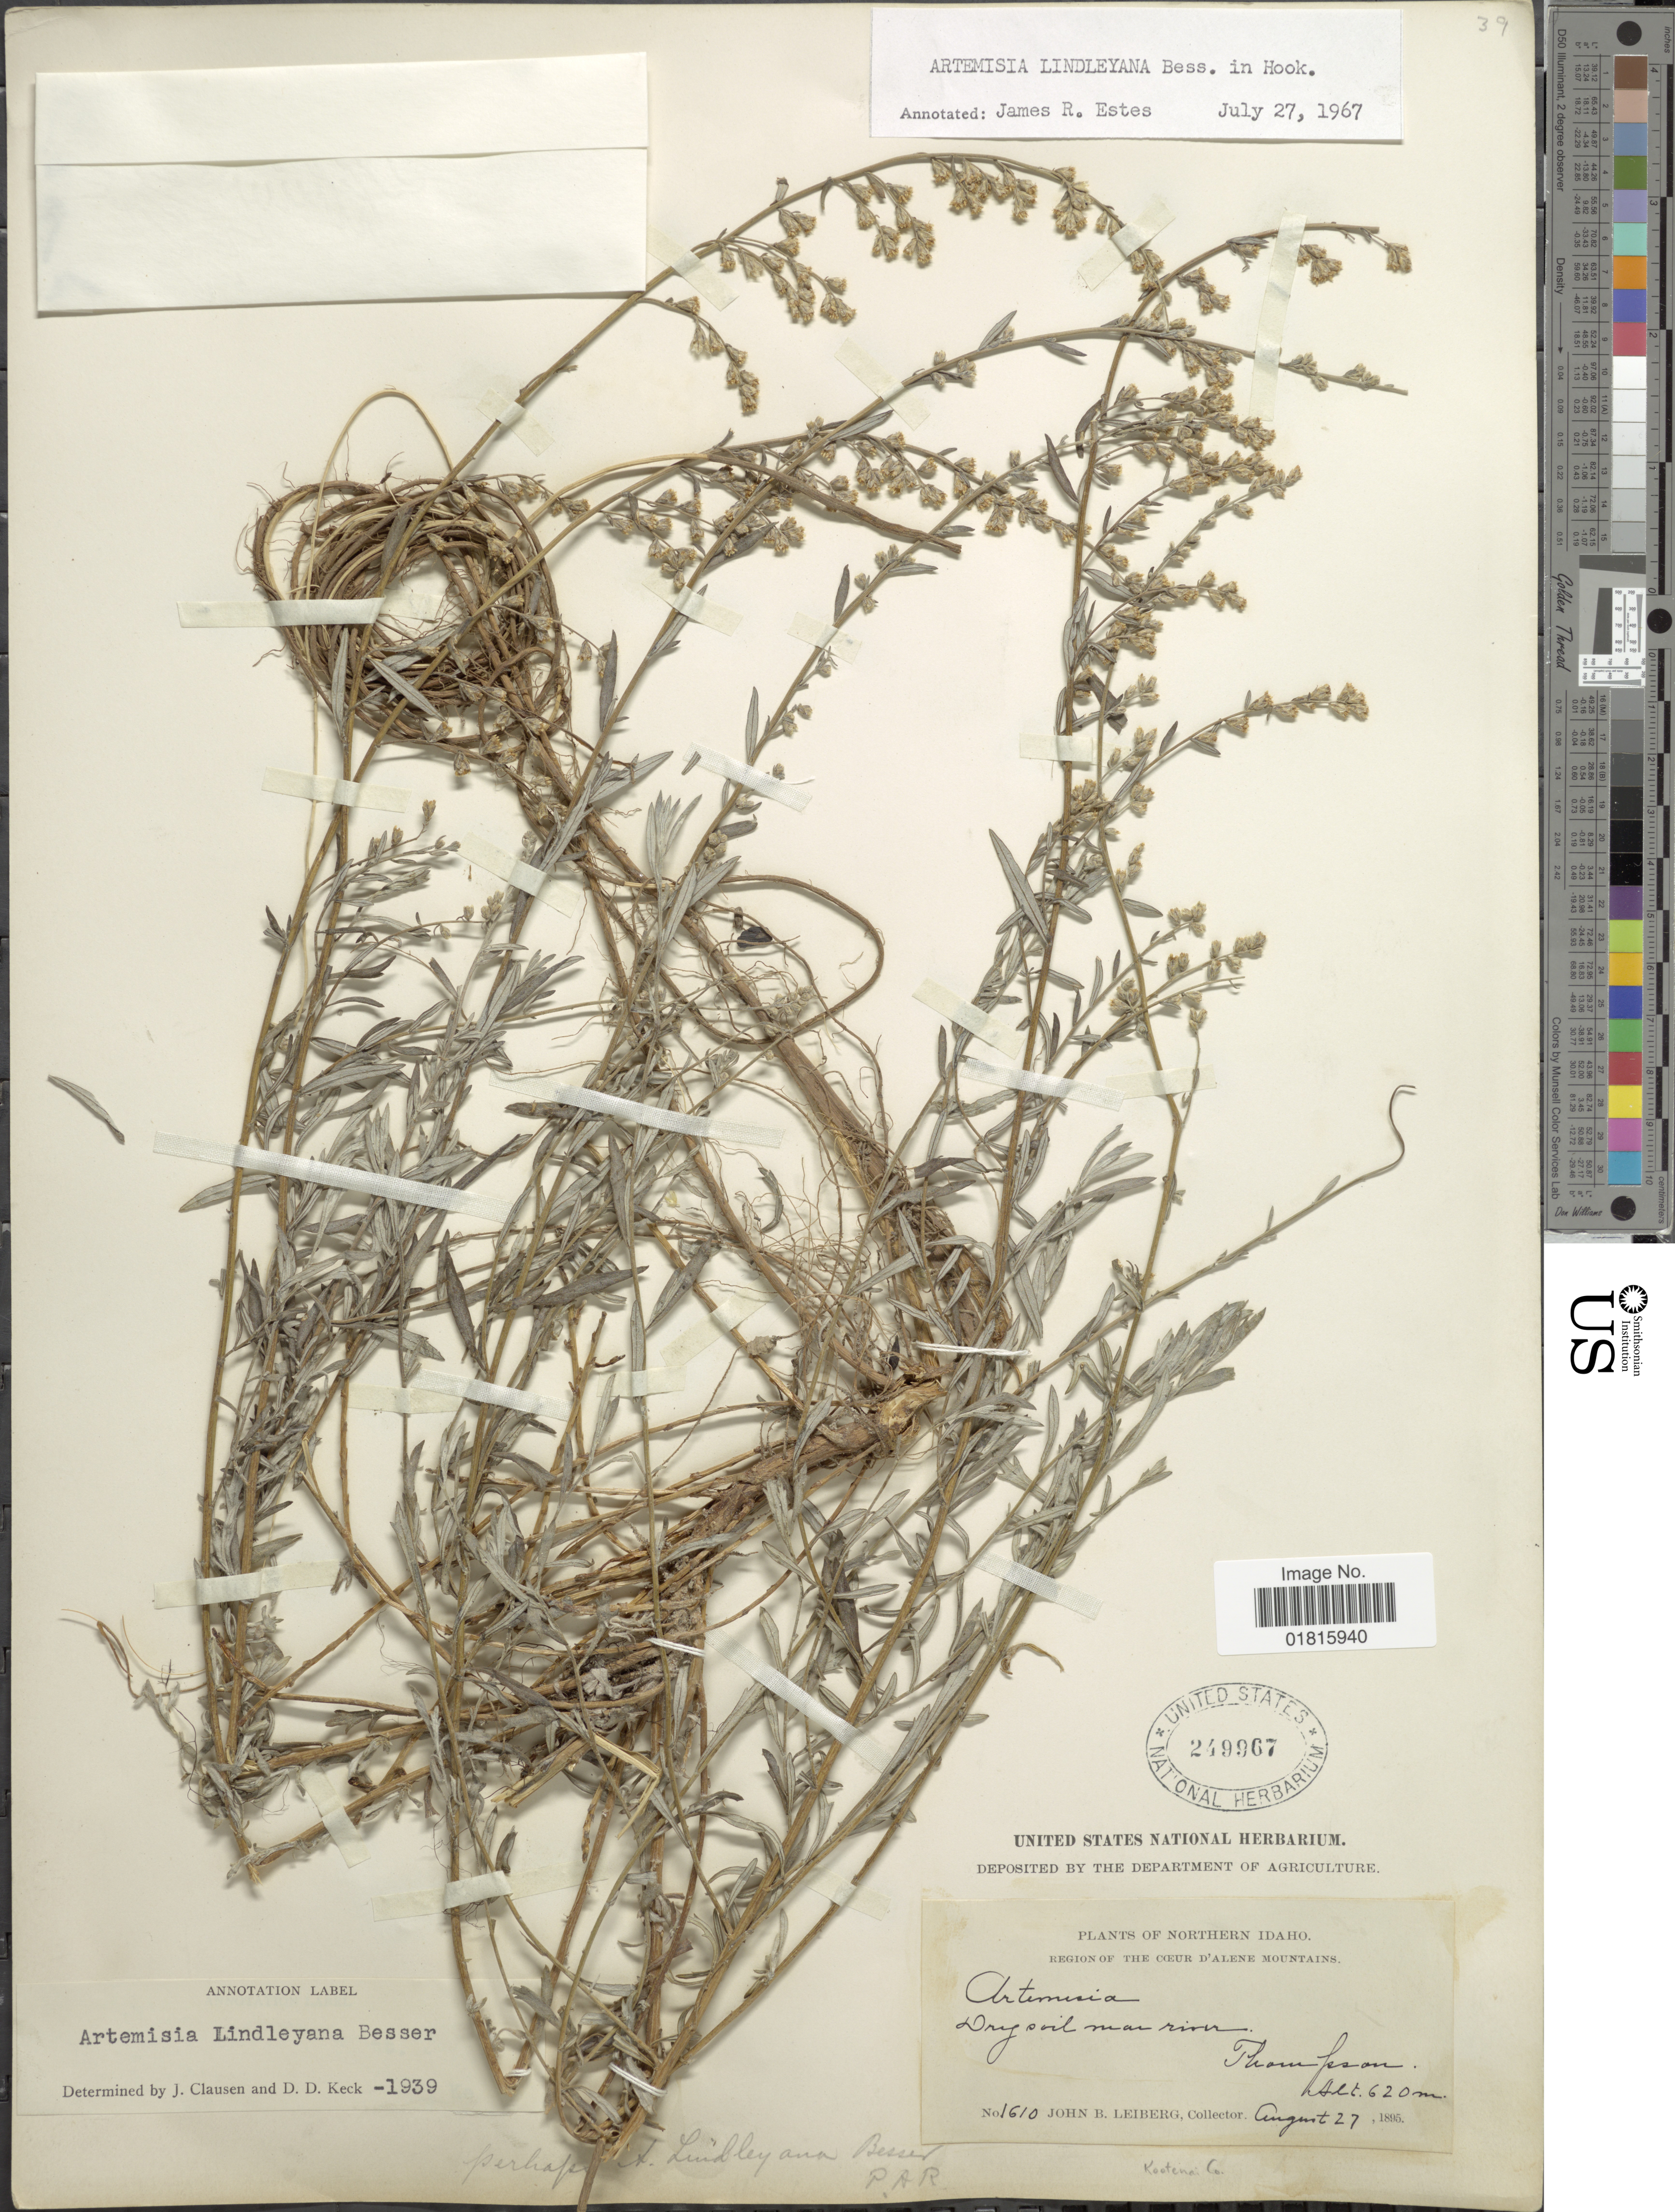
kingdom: Plantae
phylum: Tracheophyta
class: Magnoliopsida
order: Asterales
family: Asteraceae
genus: Artemisia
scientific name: Artemisia lindleyana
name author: Besser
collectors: J. B. Leiberg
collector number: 1610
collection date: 1895-08-27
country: United States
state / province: Idaho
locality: Northern Idaho, Region of The Coeur D'Alene Mountains, Thompson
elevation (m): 620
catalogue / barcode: US 249967